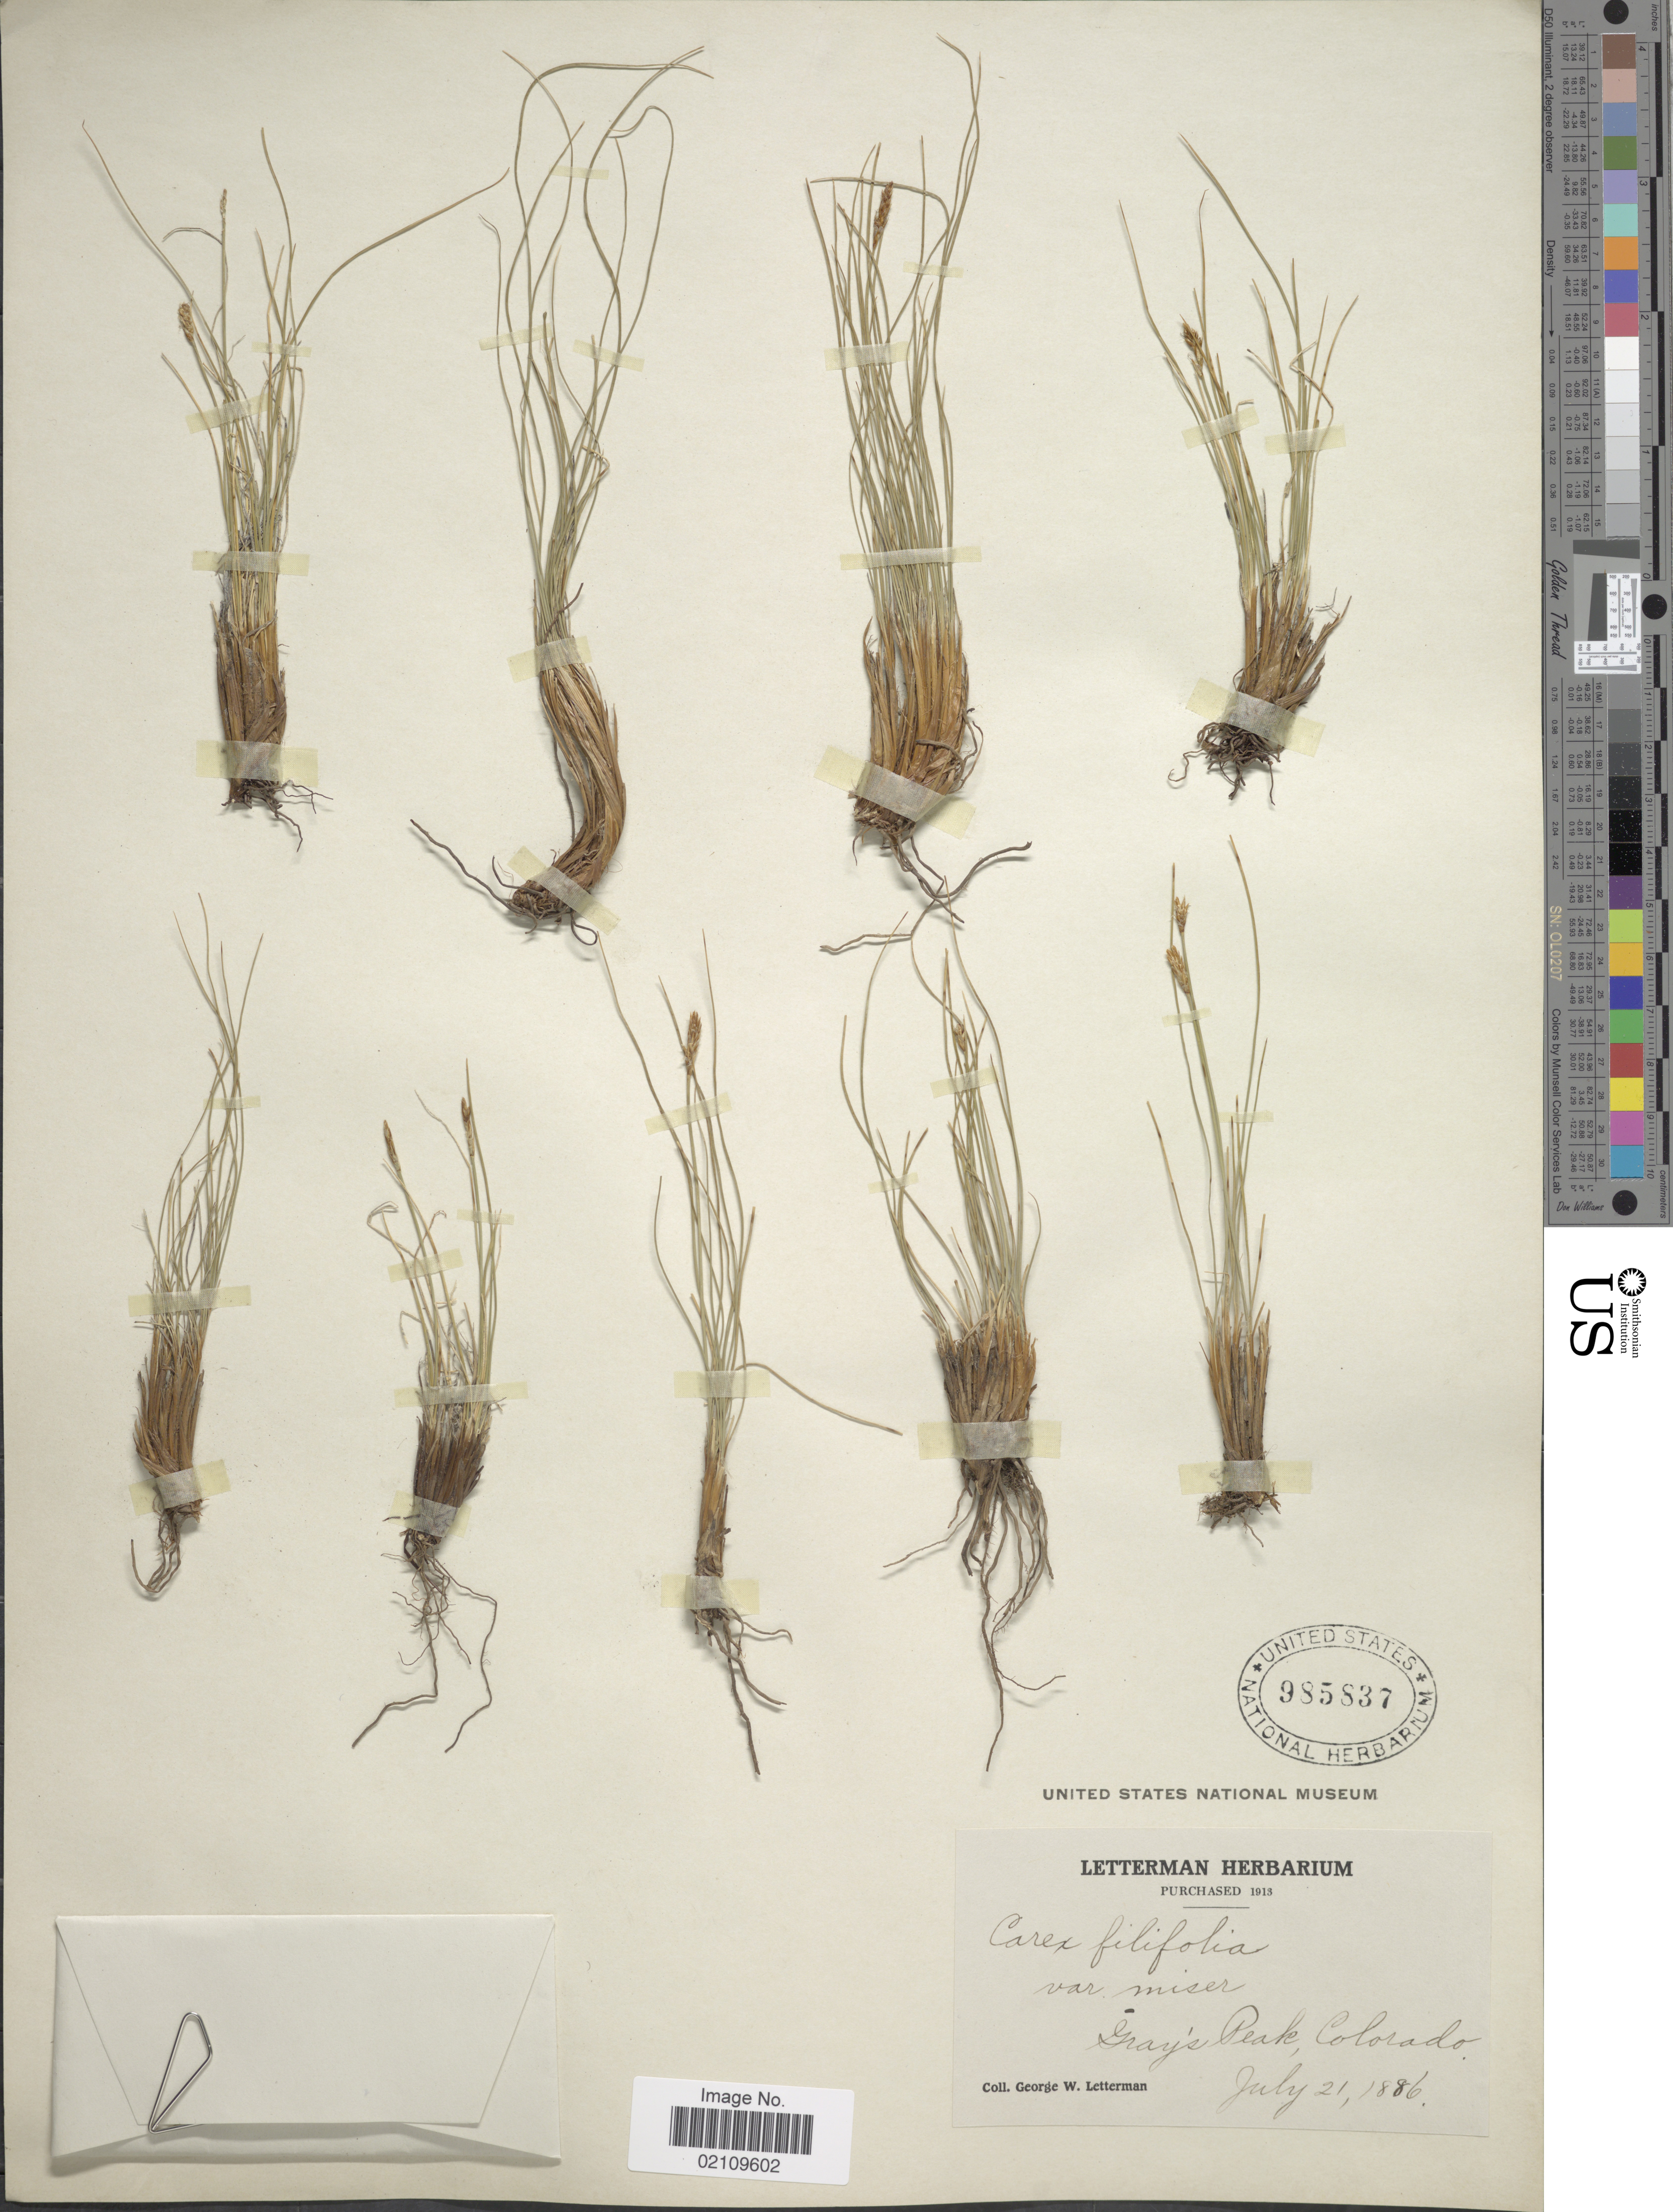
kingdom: Plantae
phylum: Tracheophyta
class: Liliopsida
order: Poales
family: Cyperaceae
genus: Carex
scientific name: Carex filifolia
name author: Nutt.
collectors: G. W. Letterman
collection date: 1886-07-21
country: United States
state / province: Colorado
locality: Gray's Peak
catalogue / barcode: US 985837